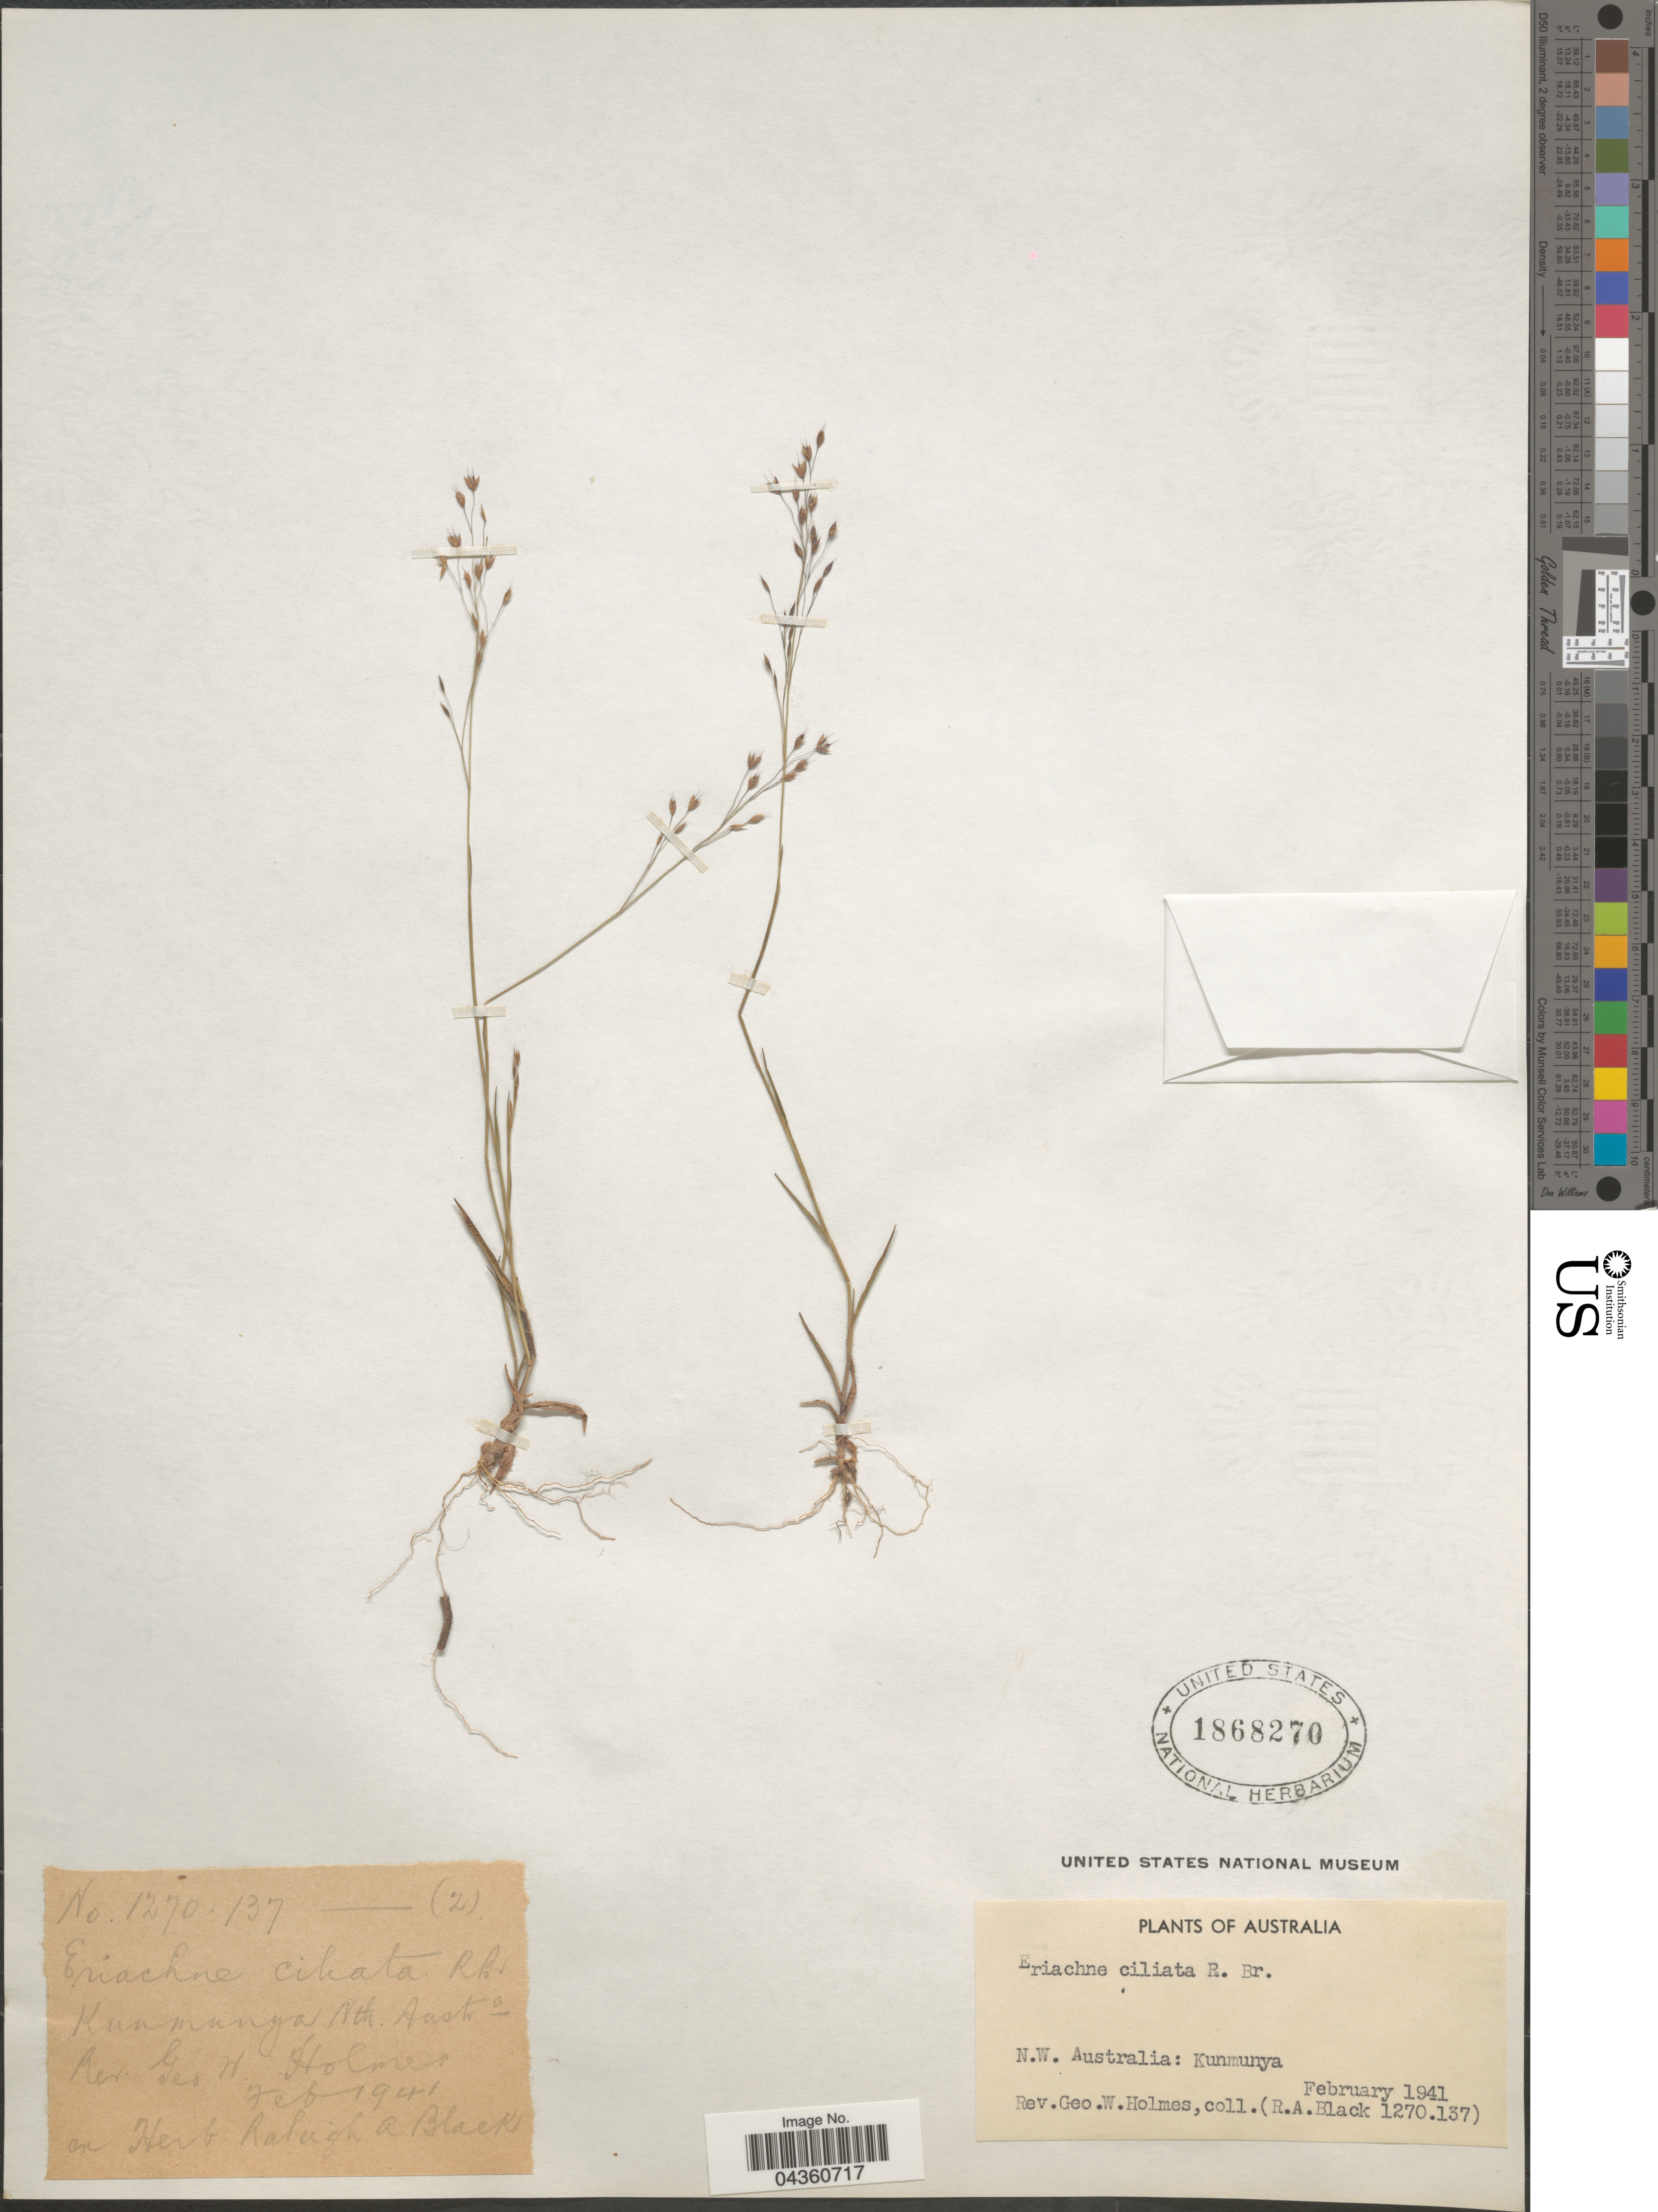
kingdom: Plantae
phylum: Tracheophyta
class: Liliopsida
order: Poales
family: Poaceae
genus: Eriachne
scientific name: Eriachne ciliata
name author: R. Br.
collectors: G. Holmes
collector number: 1270.137-(2)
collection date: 1941-02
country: Australia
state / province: Western Australia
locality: N.W. Australia: Kunmunya.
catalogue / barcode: US 1868270